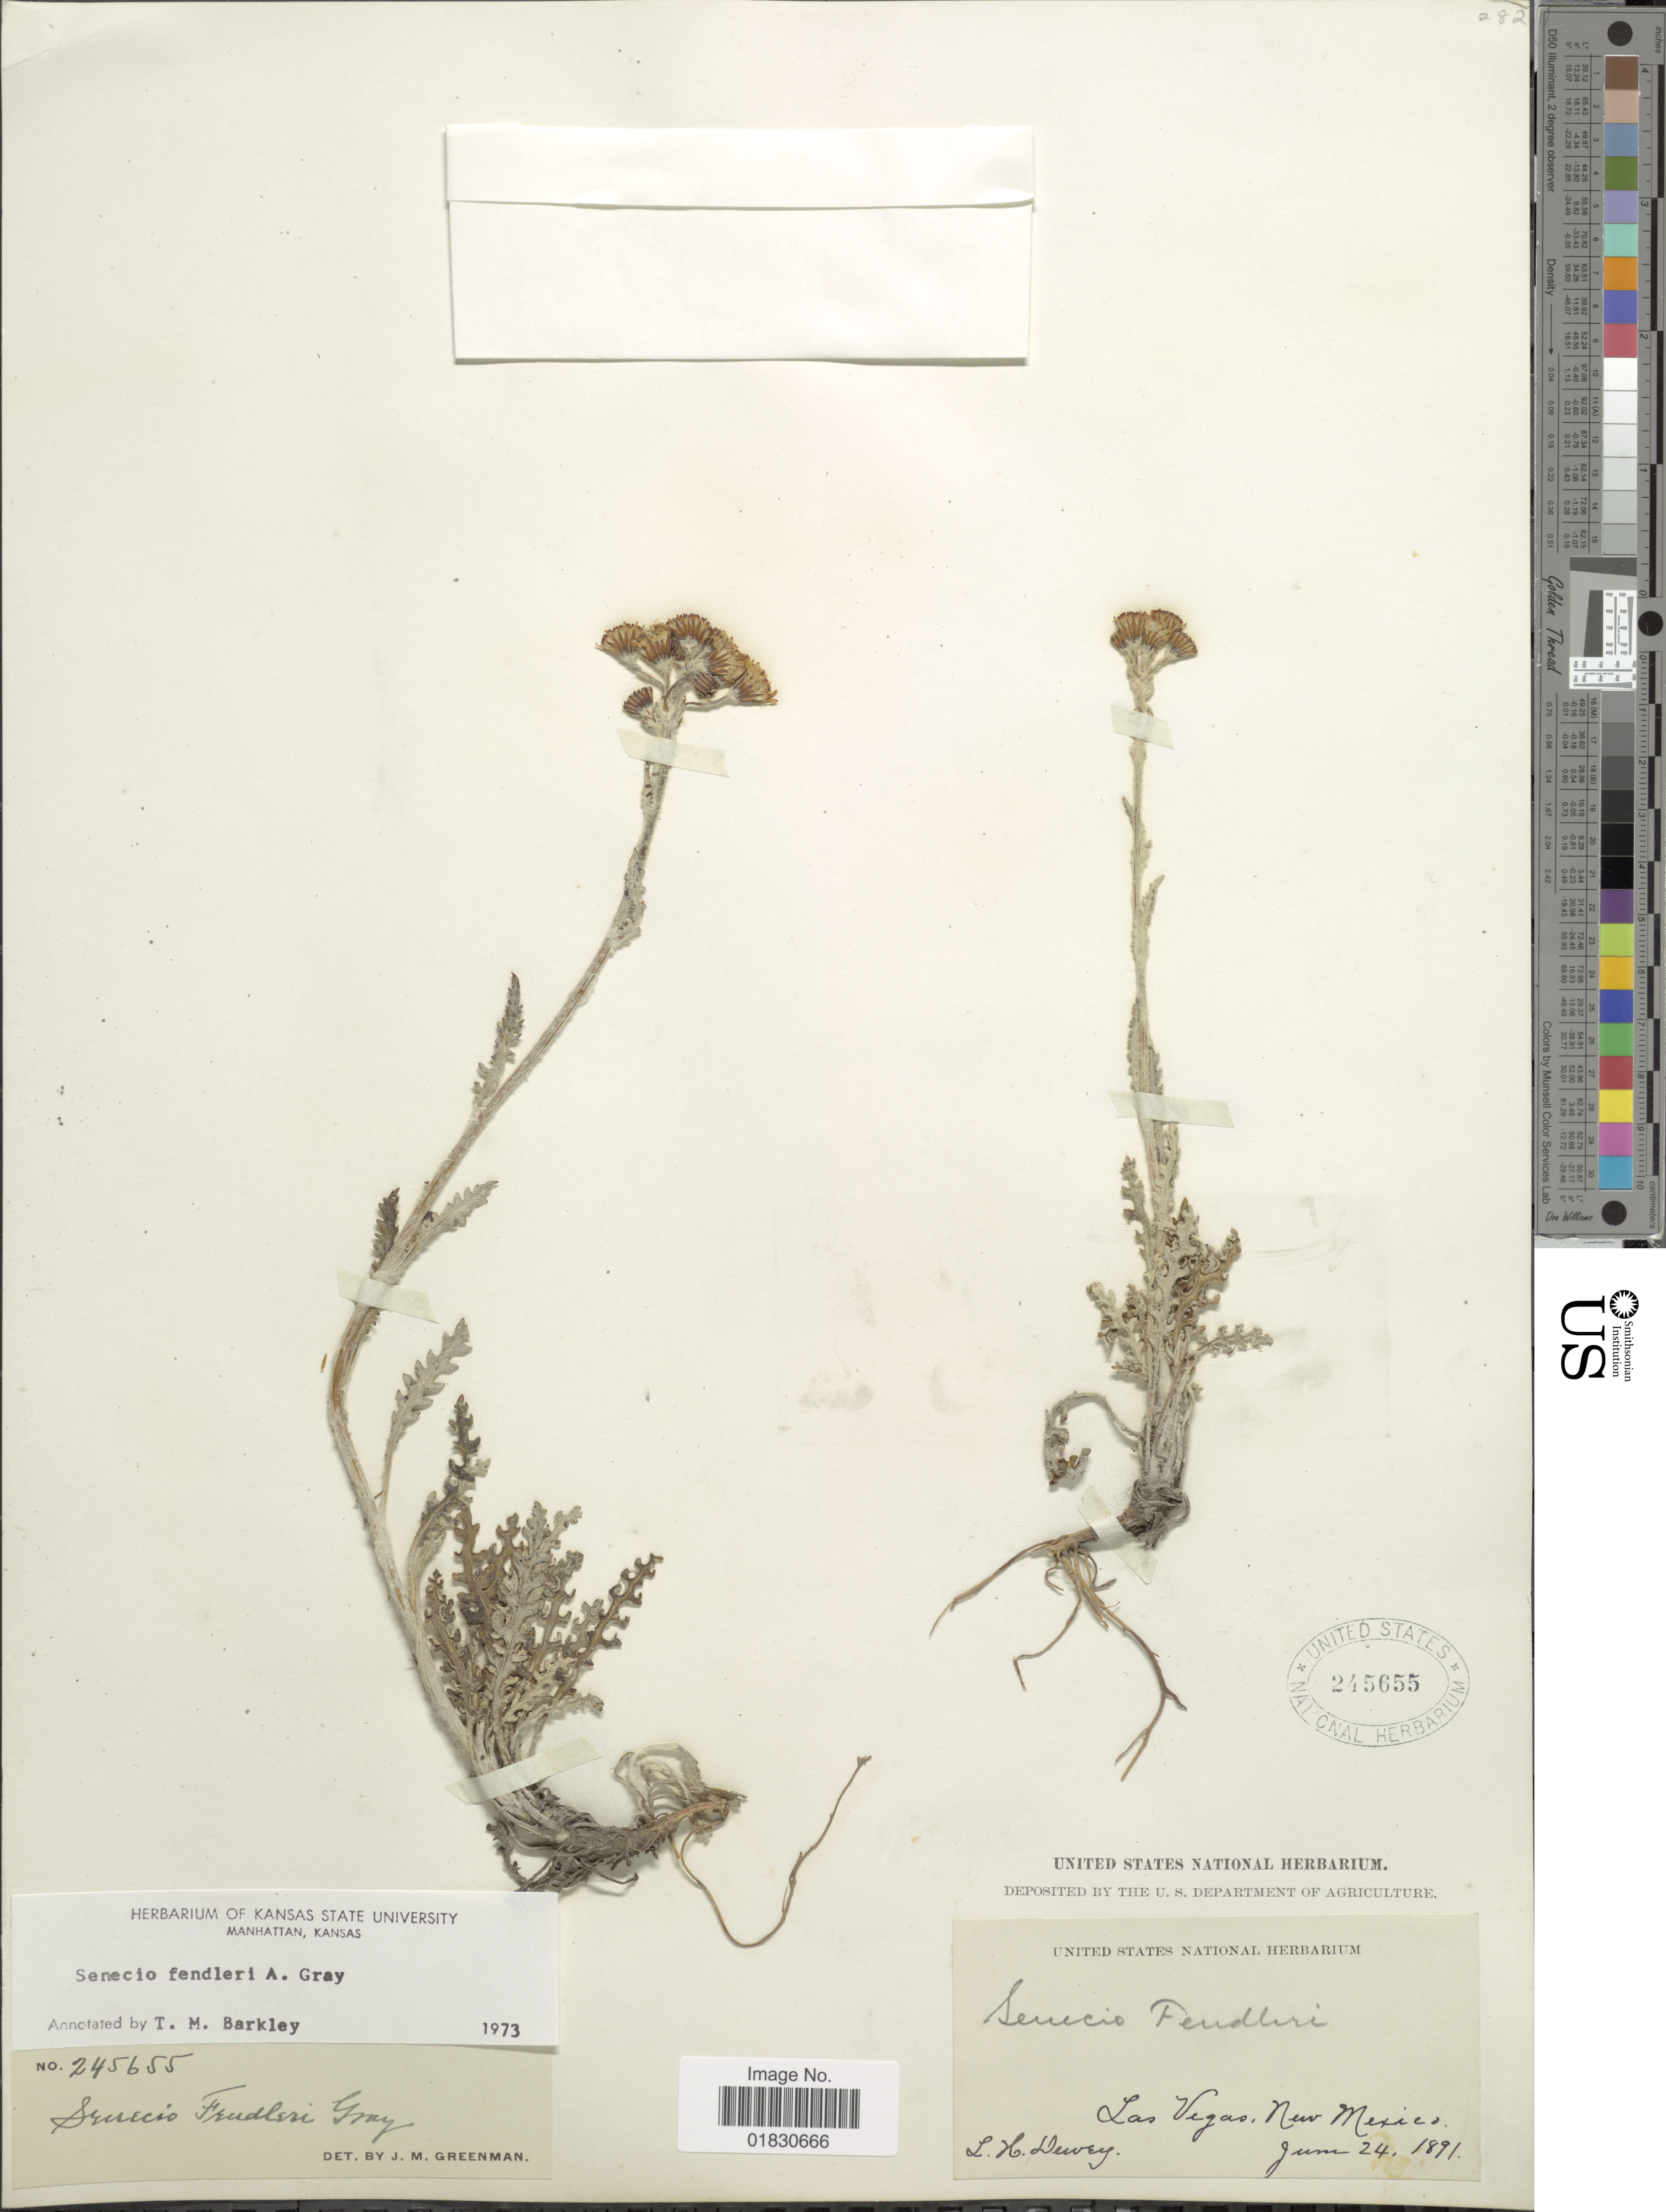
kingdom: Plantae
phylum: Tracheophyta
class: Magnoliopsida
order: Asterales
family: Asteraceae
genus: Packera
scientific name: Packera fendleri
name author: (A. Gray) W.A. Weber & Á. Löve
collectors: L. H. Dewey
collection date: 1891-06-24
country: United States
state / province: New Mexico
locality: Las Vegas, New Mexico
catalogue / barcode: US 245655